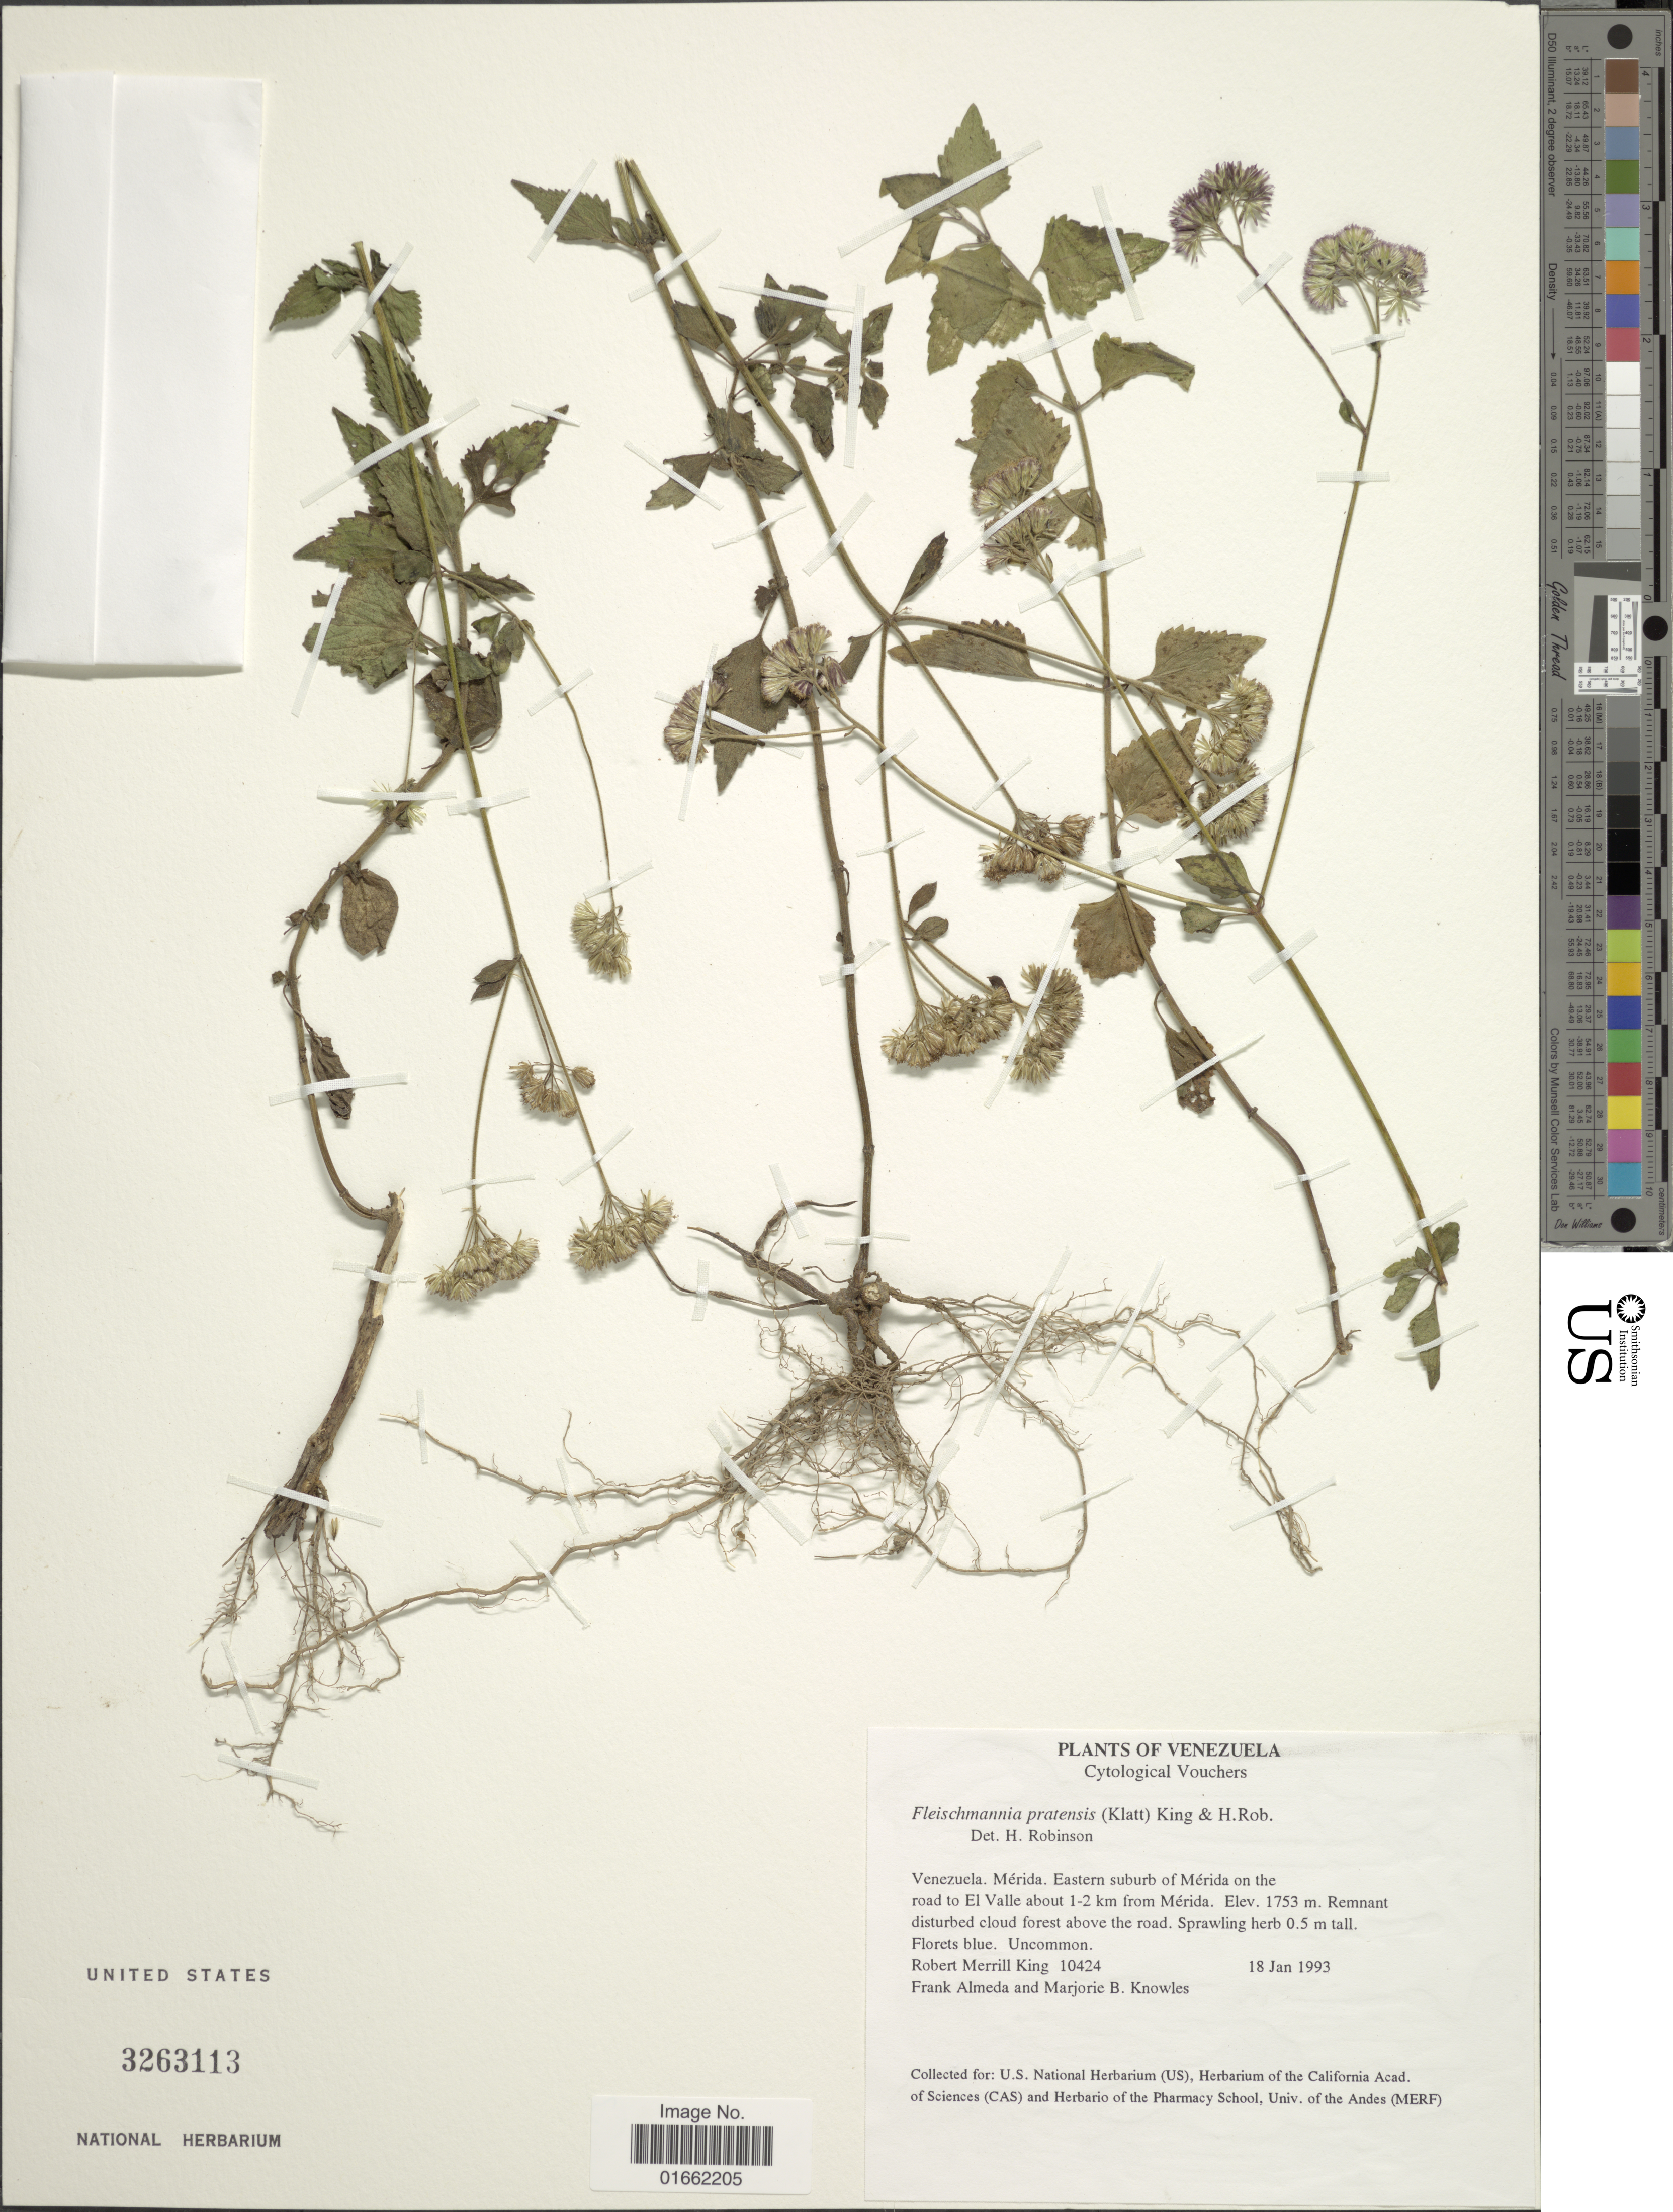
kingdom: Plantae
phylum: Tracheophyta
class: Magnoliopsida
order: Asterales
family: Asteraceae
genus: Fleischmannia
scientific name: Fleischmannia pratensis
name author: (Klatt) R.M. King & H. Rob.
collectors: R. M. King, F. Almeda & M. B. Knowles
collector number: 10424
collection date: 1993-01-18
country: Venezuela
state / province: Mérida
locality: Venezuela. Mérida. Eastern suburb of Mérida on the road to El Valle about 1-2 km from Mérida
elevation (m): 1753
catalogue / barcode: US 3263113